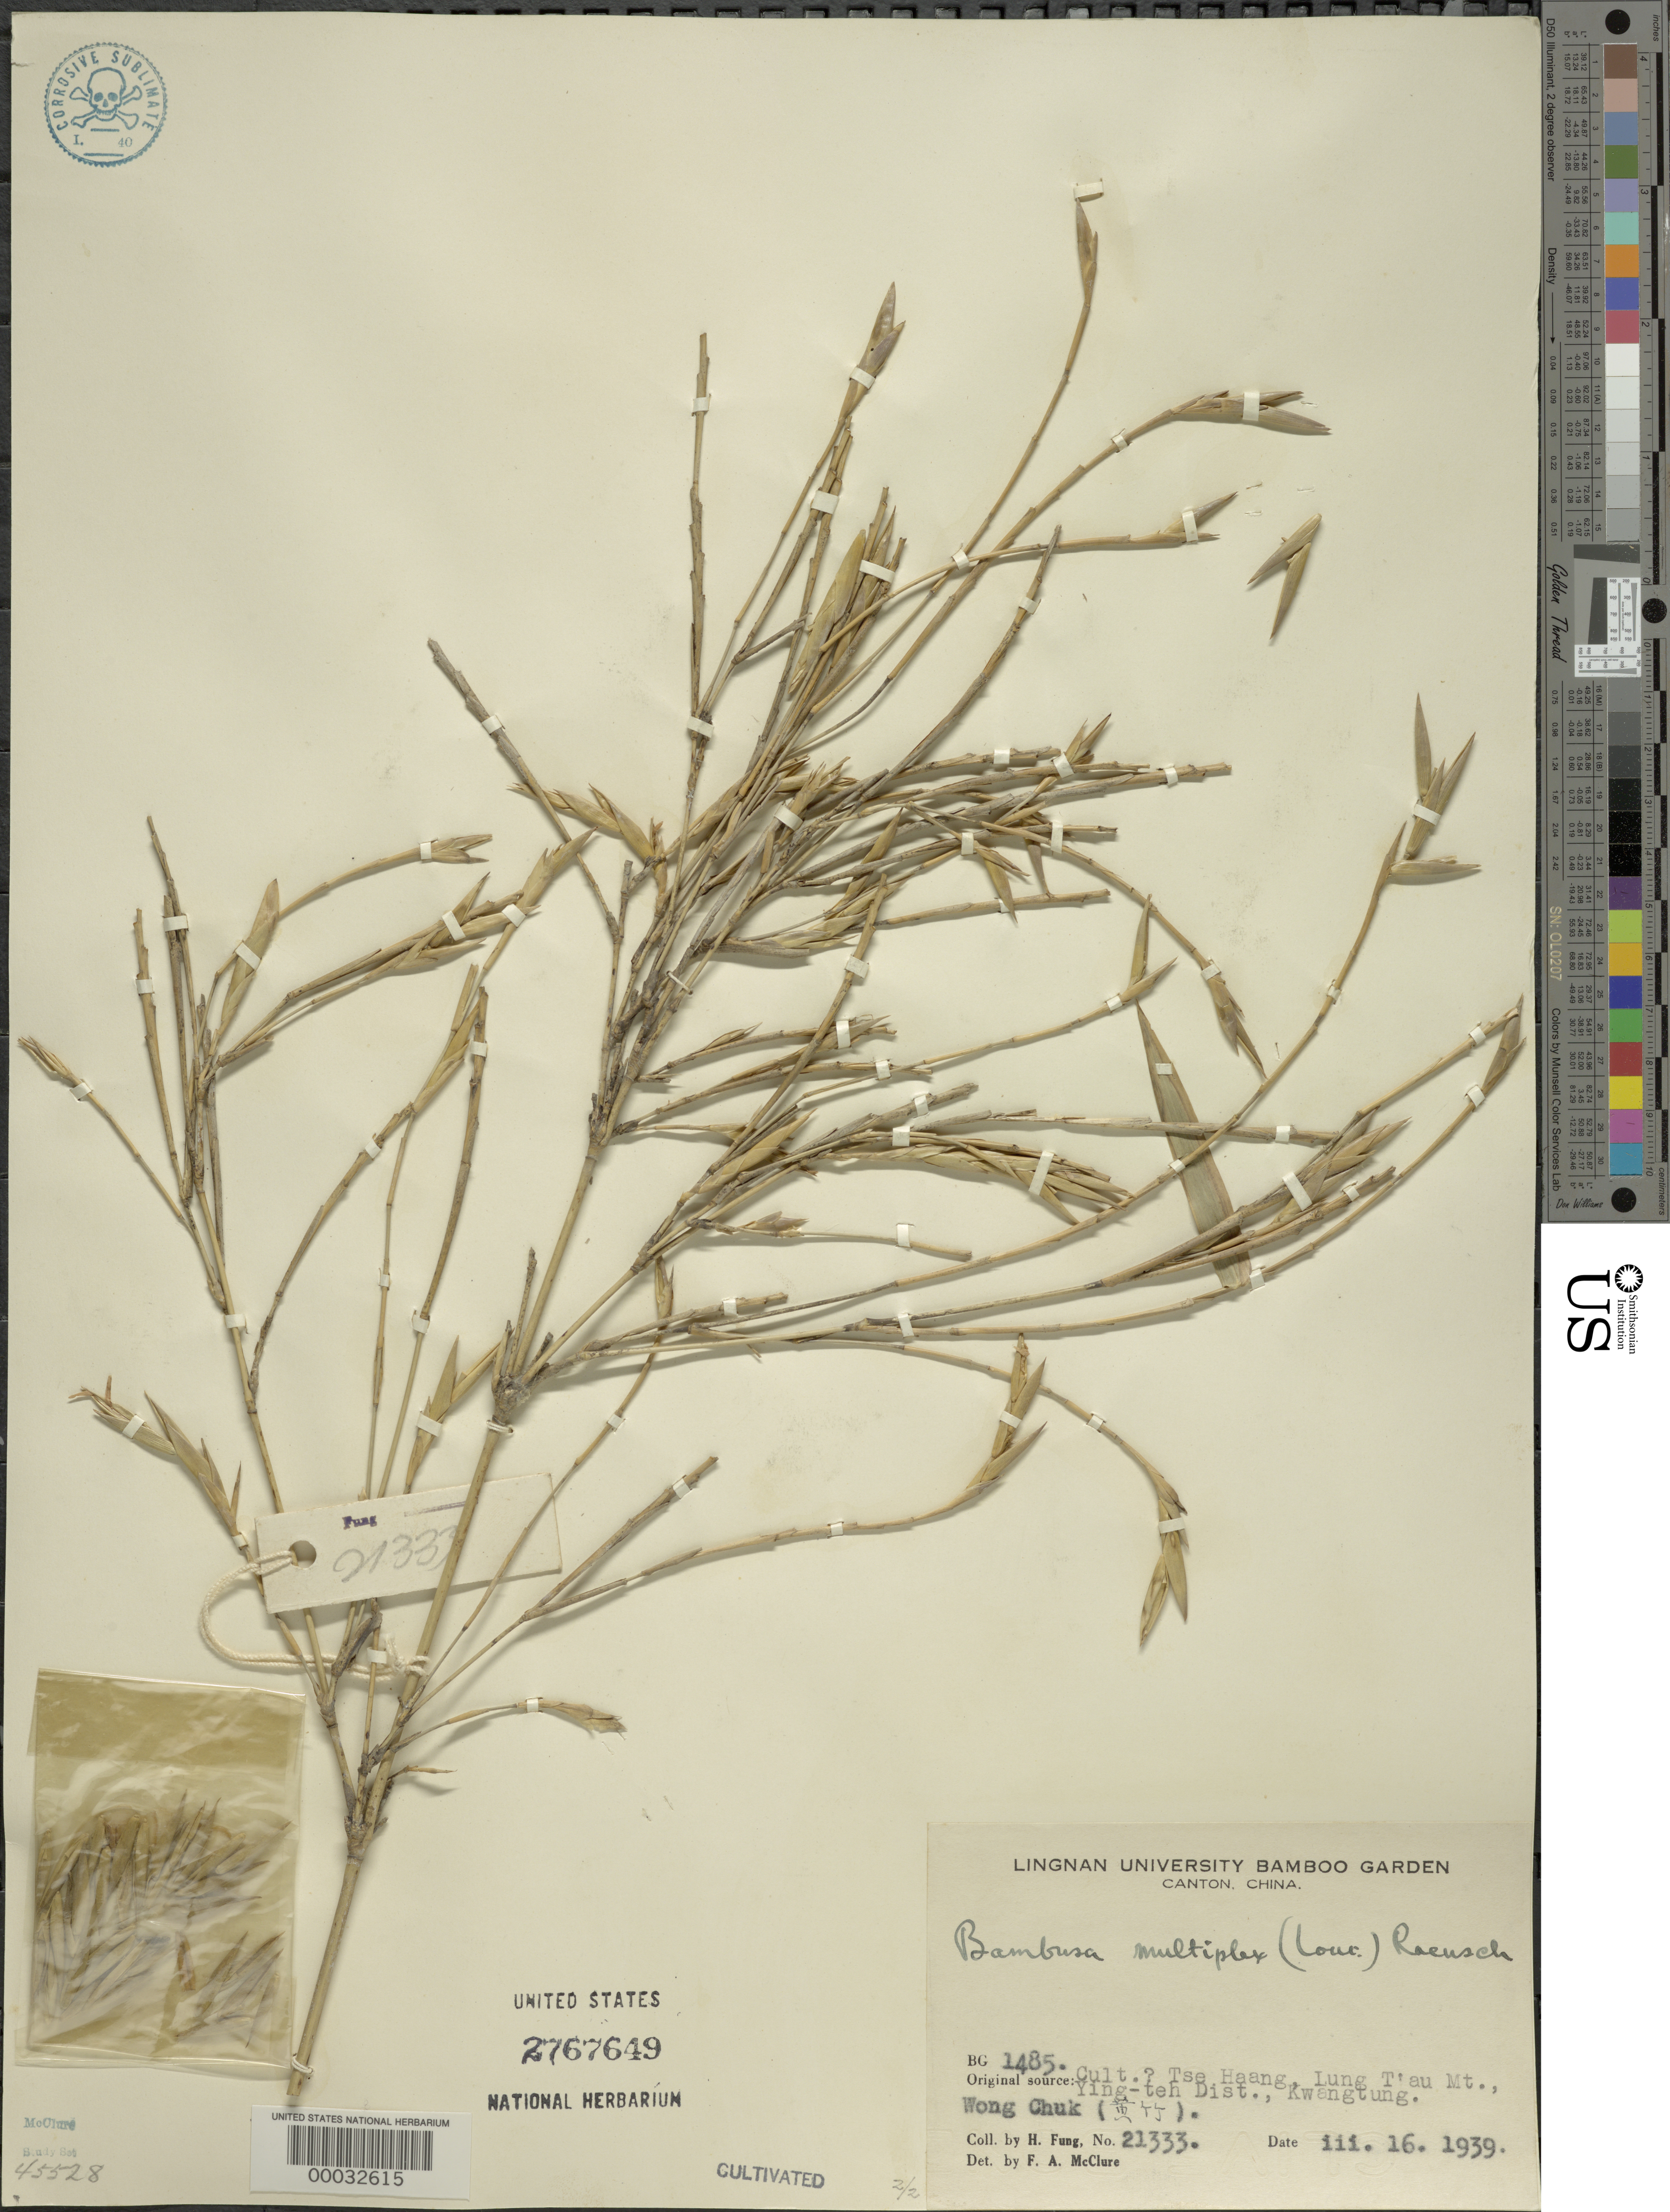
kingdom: Plantae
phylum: Tracheophyta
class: Liliopsida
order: Poales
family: Poaceae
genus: Bambusa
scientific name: Bambusa multiplex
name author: (Lour.) Raeusch. ex Schult. & Schult. f.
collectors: H. L. Fung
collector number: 21333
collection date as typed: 16 Mar 1939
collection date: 1939-03-16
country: China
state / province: Guangdong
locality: Ying-teh, lung t'au shaan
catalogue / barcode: US 2767649